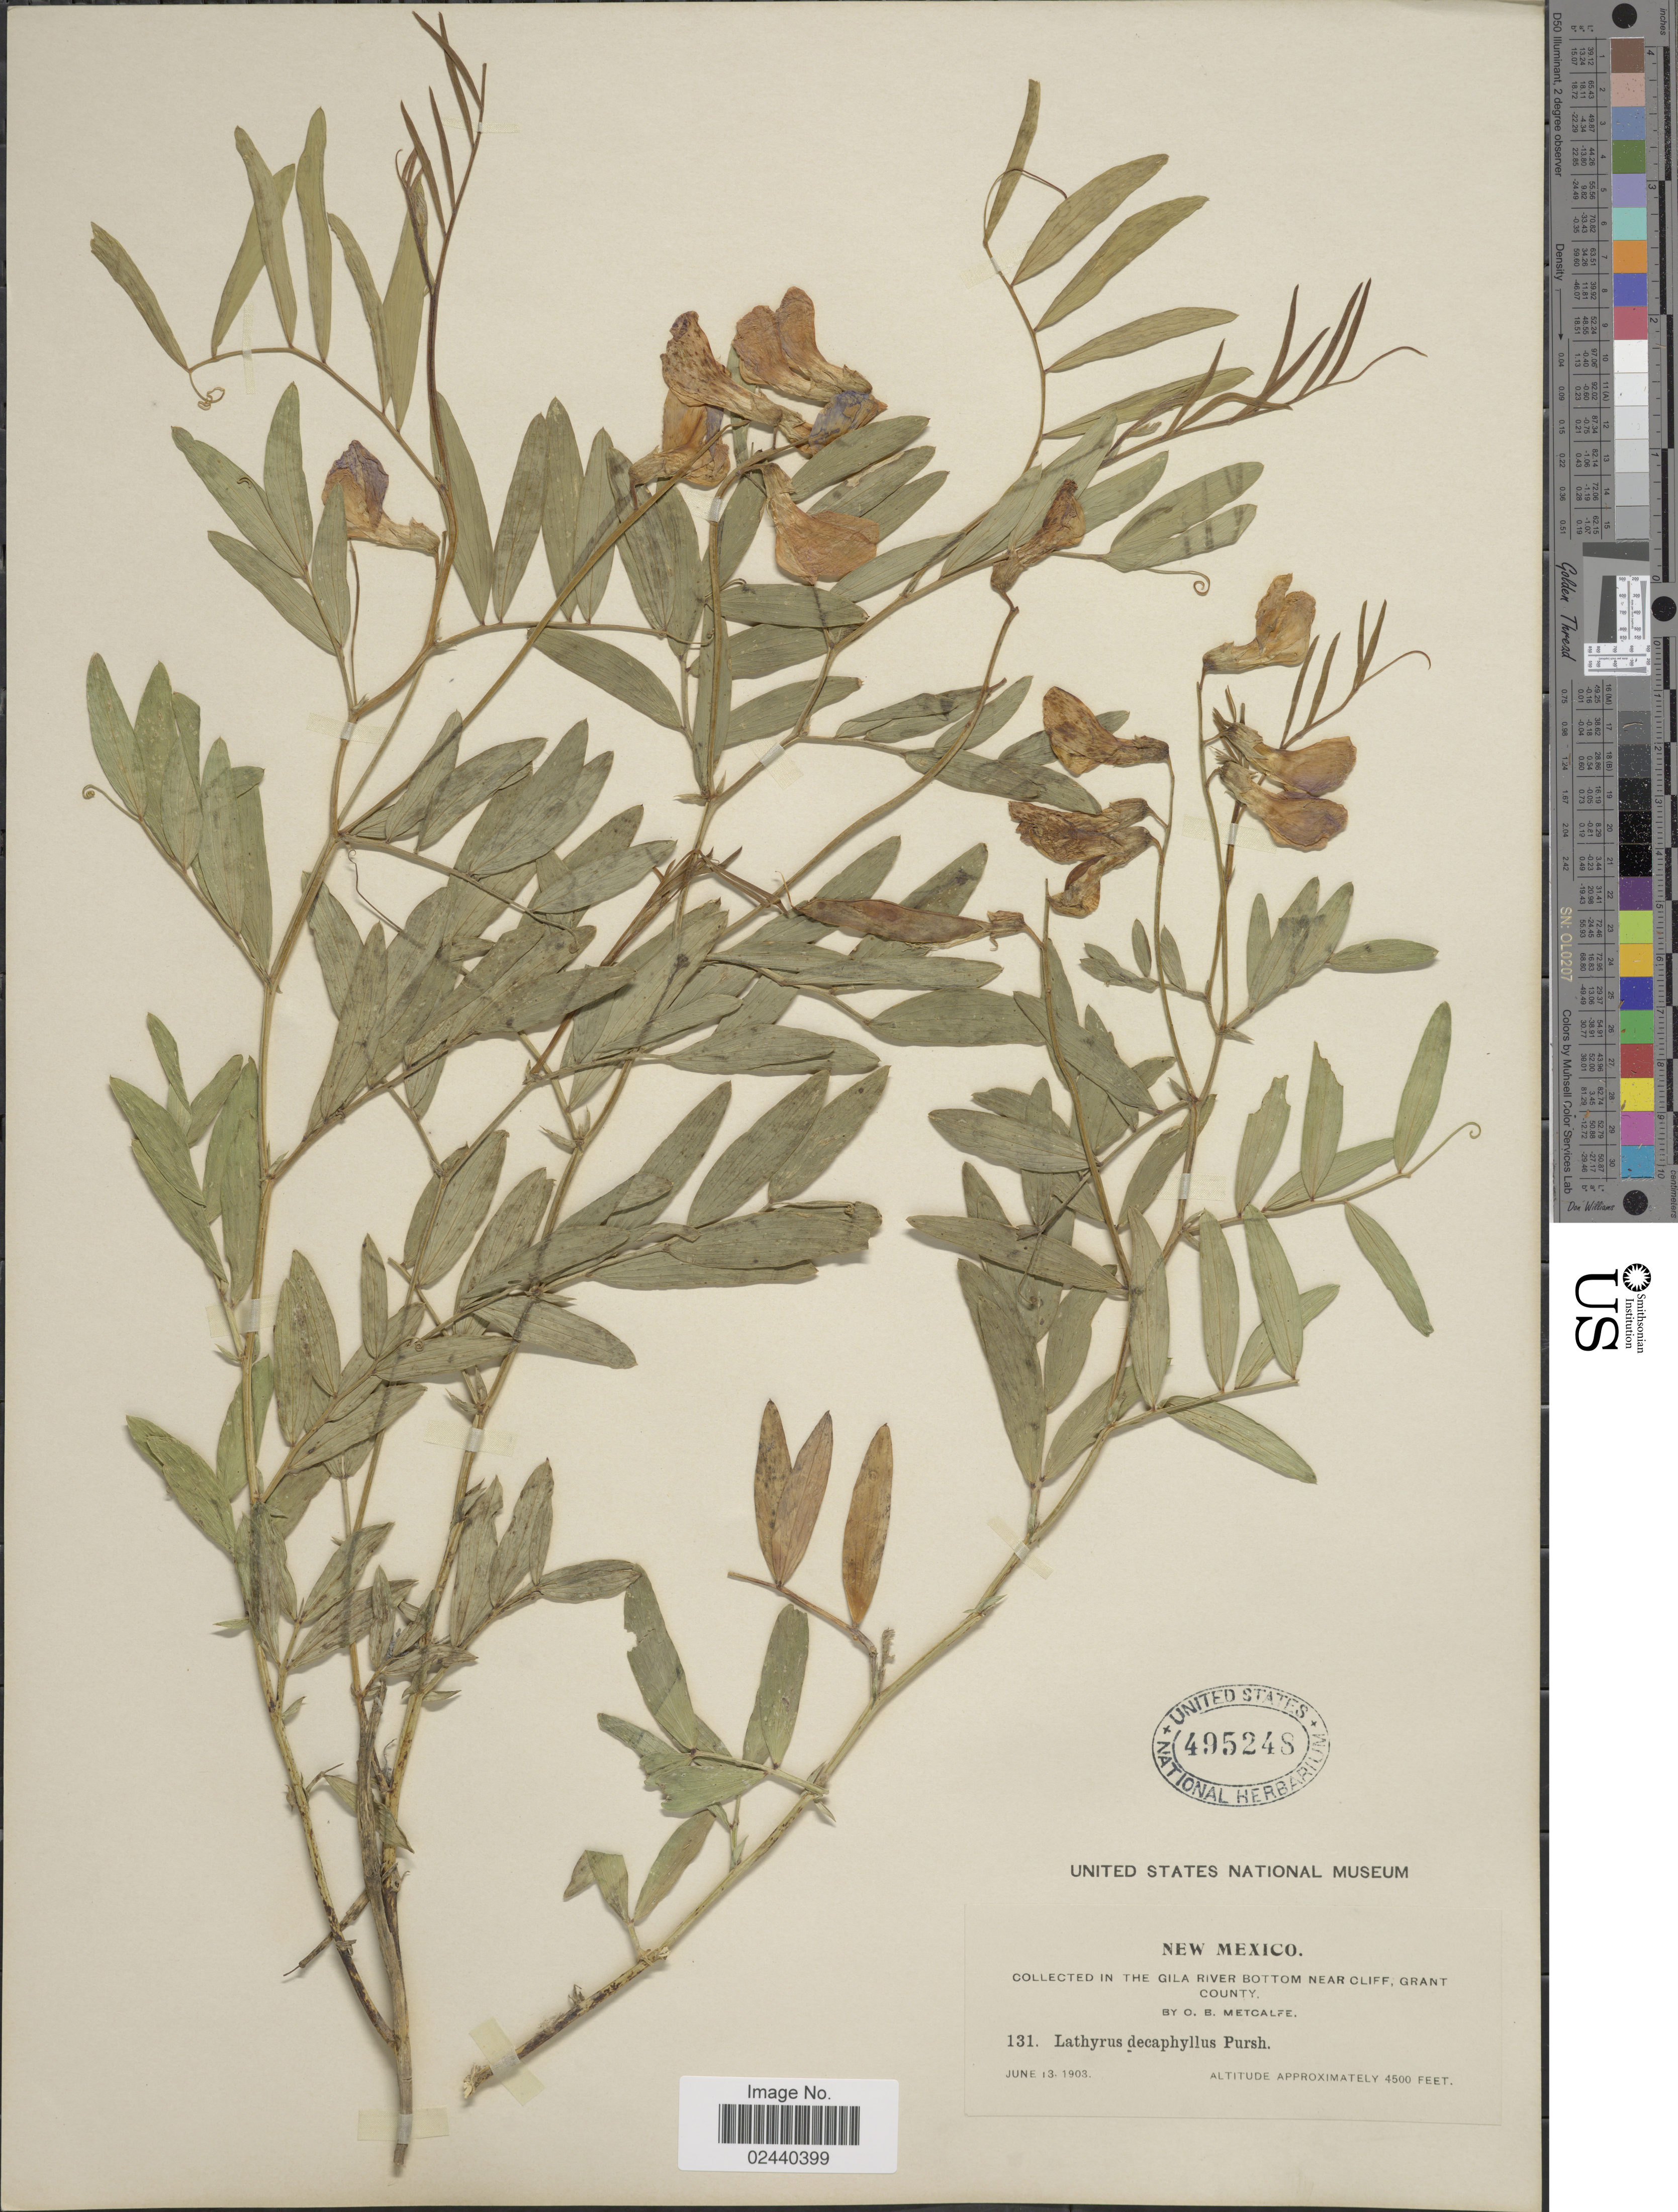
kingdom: Plantae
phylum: Tracheophyta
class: Magnoliopsida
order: Fabales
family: Fabaceae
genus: Lathyrus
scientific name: Lathyrus eucosmus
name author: Butters & H. St. John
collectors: O. B. Metcalfe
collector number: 131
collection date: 1903-06-13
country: United States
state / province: New Mexico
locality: In the Gila River Bottom near Cliff, Grant County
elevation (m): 1372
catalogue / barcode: US 495248